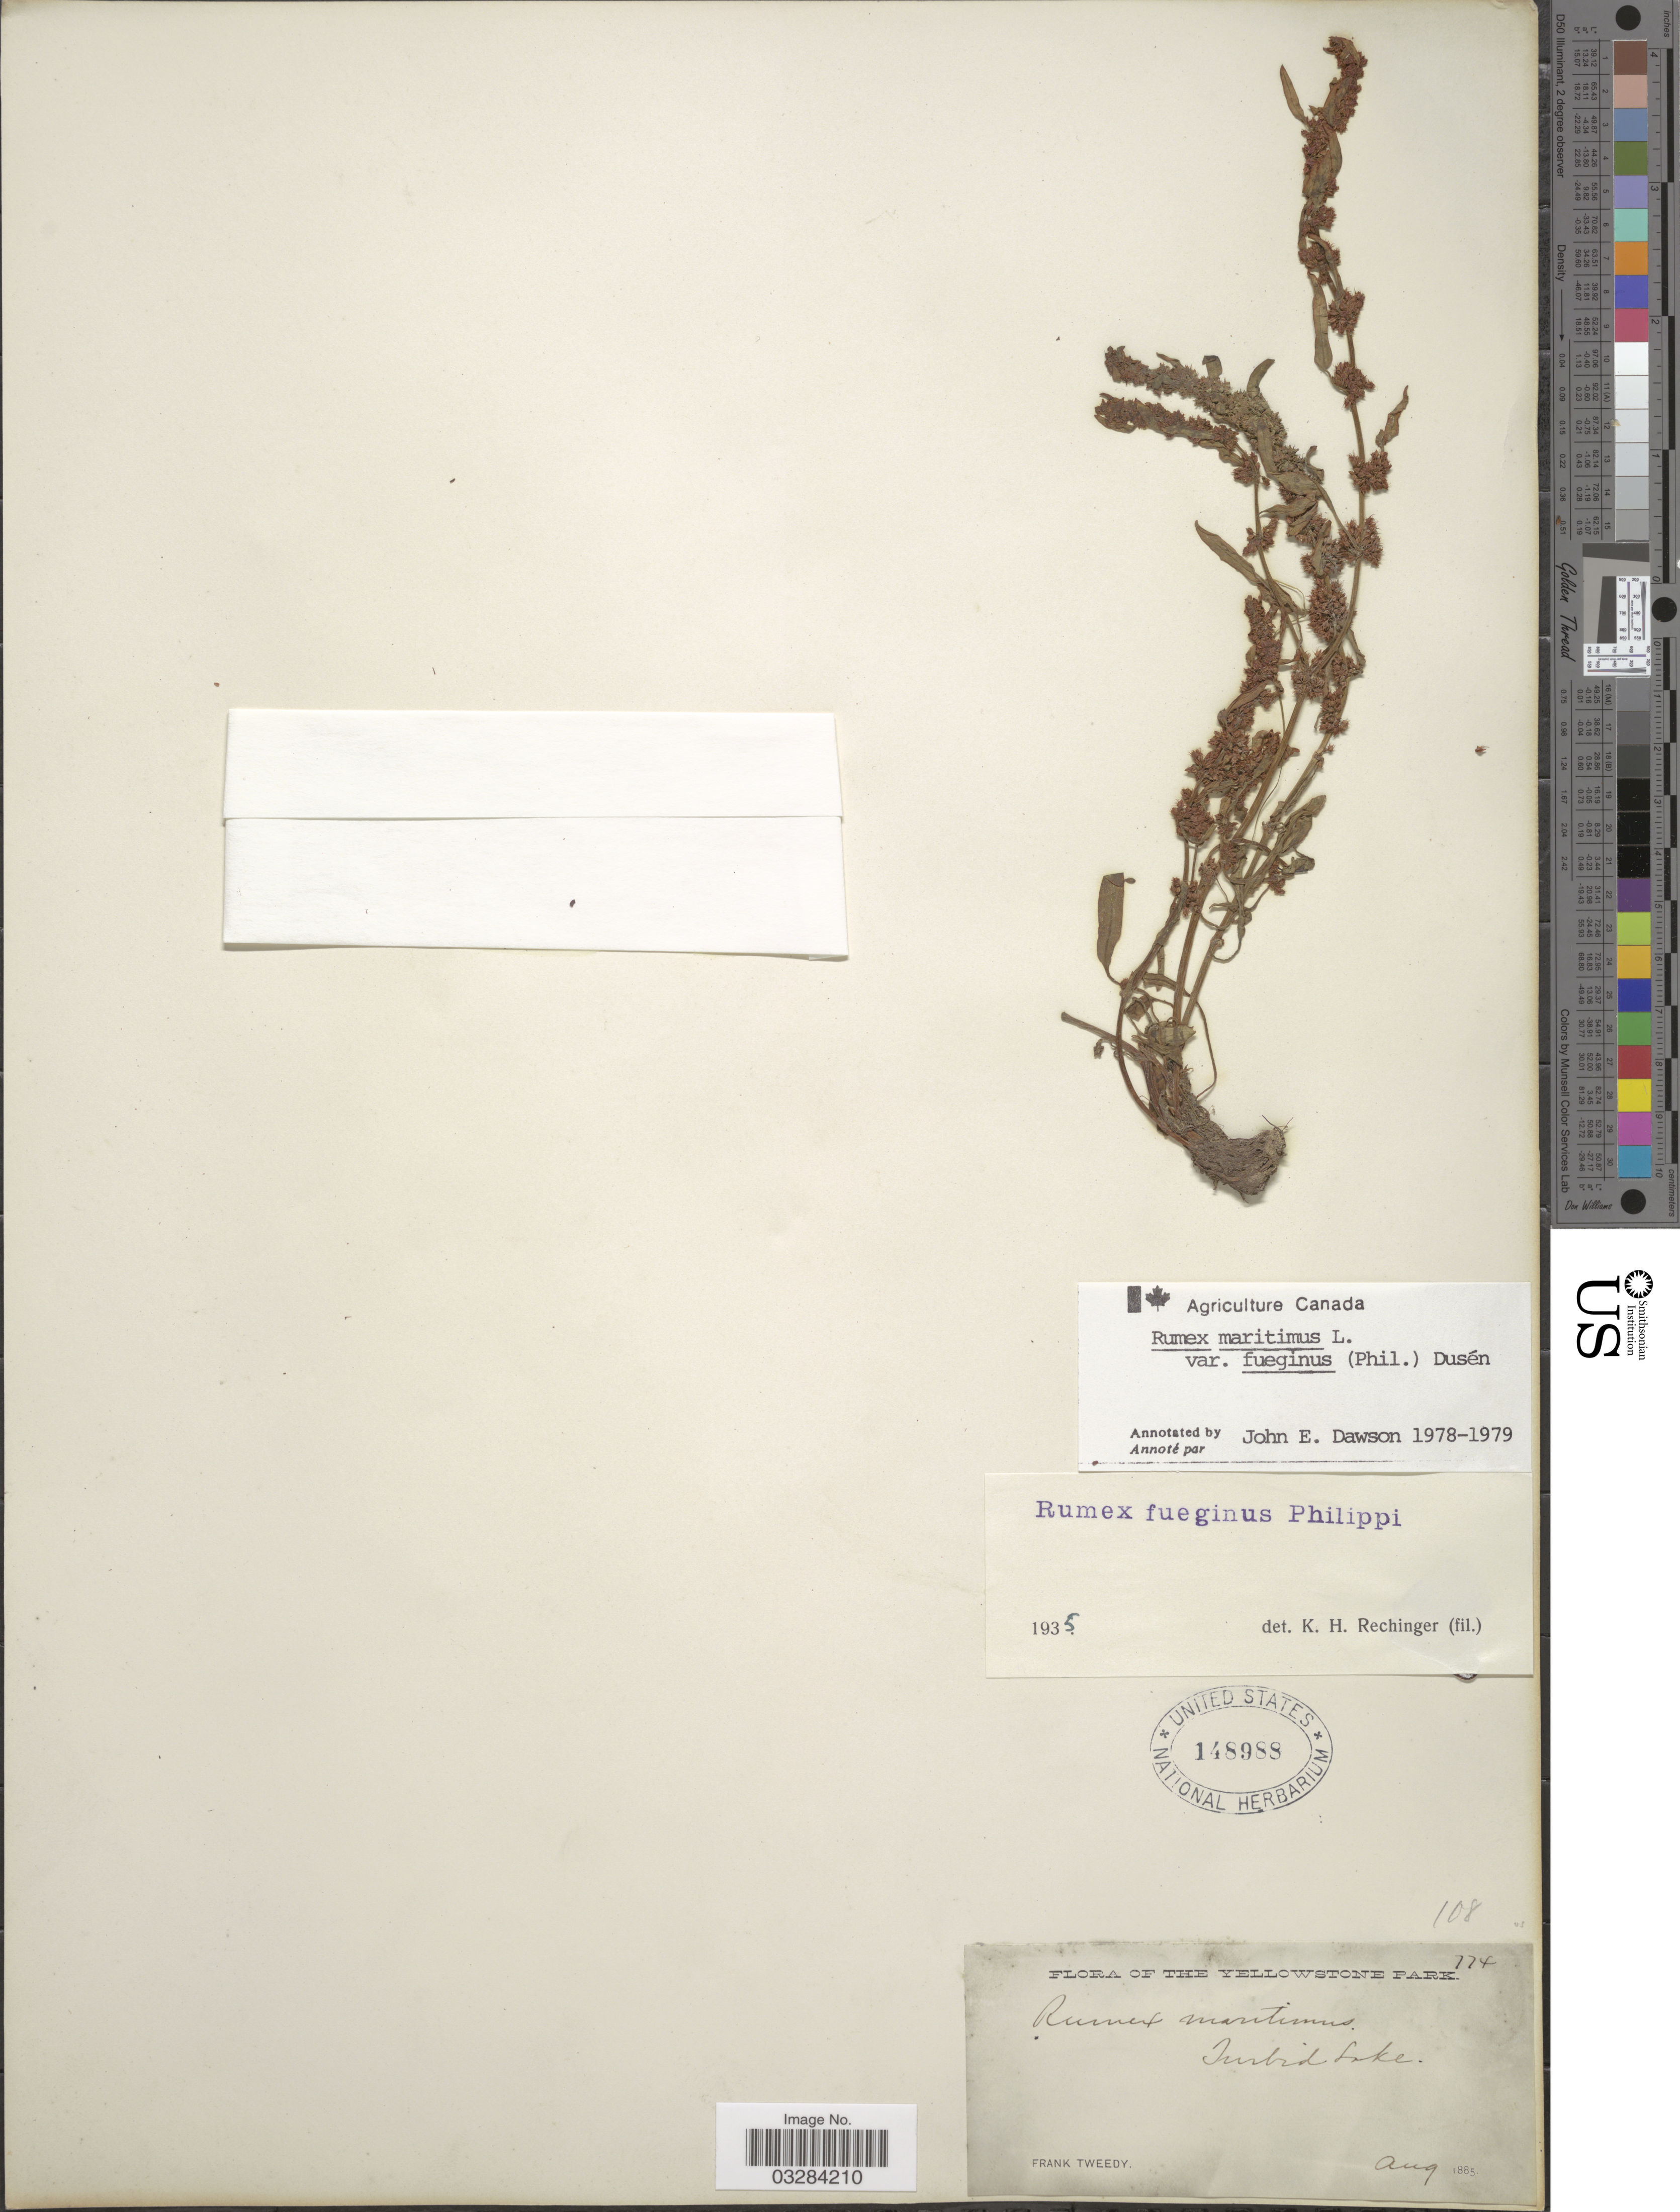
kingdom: Plantae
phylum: Tracheophyta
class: Magnoliopsida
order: Caryophyllales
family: Polygonaceae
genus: Rumex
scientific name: Rumex maritimus var. fueginus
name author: (Phil.) Dusén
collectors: F. Tweedy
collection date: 1885-08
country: United States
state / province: Wyoming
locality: The Yellowstone Park. Turbid Lake.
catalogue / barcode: US 148988